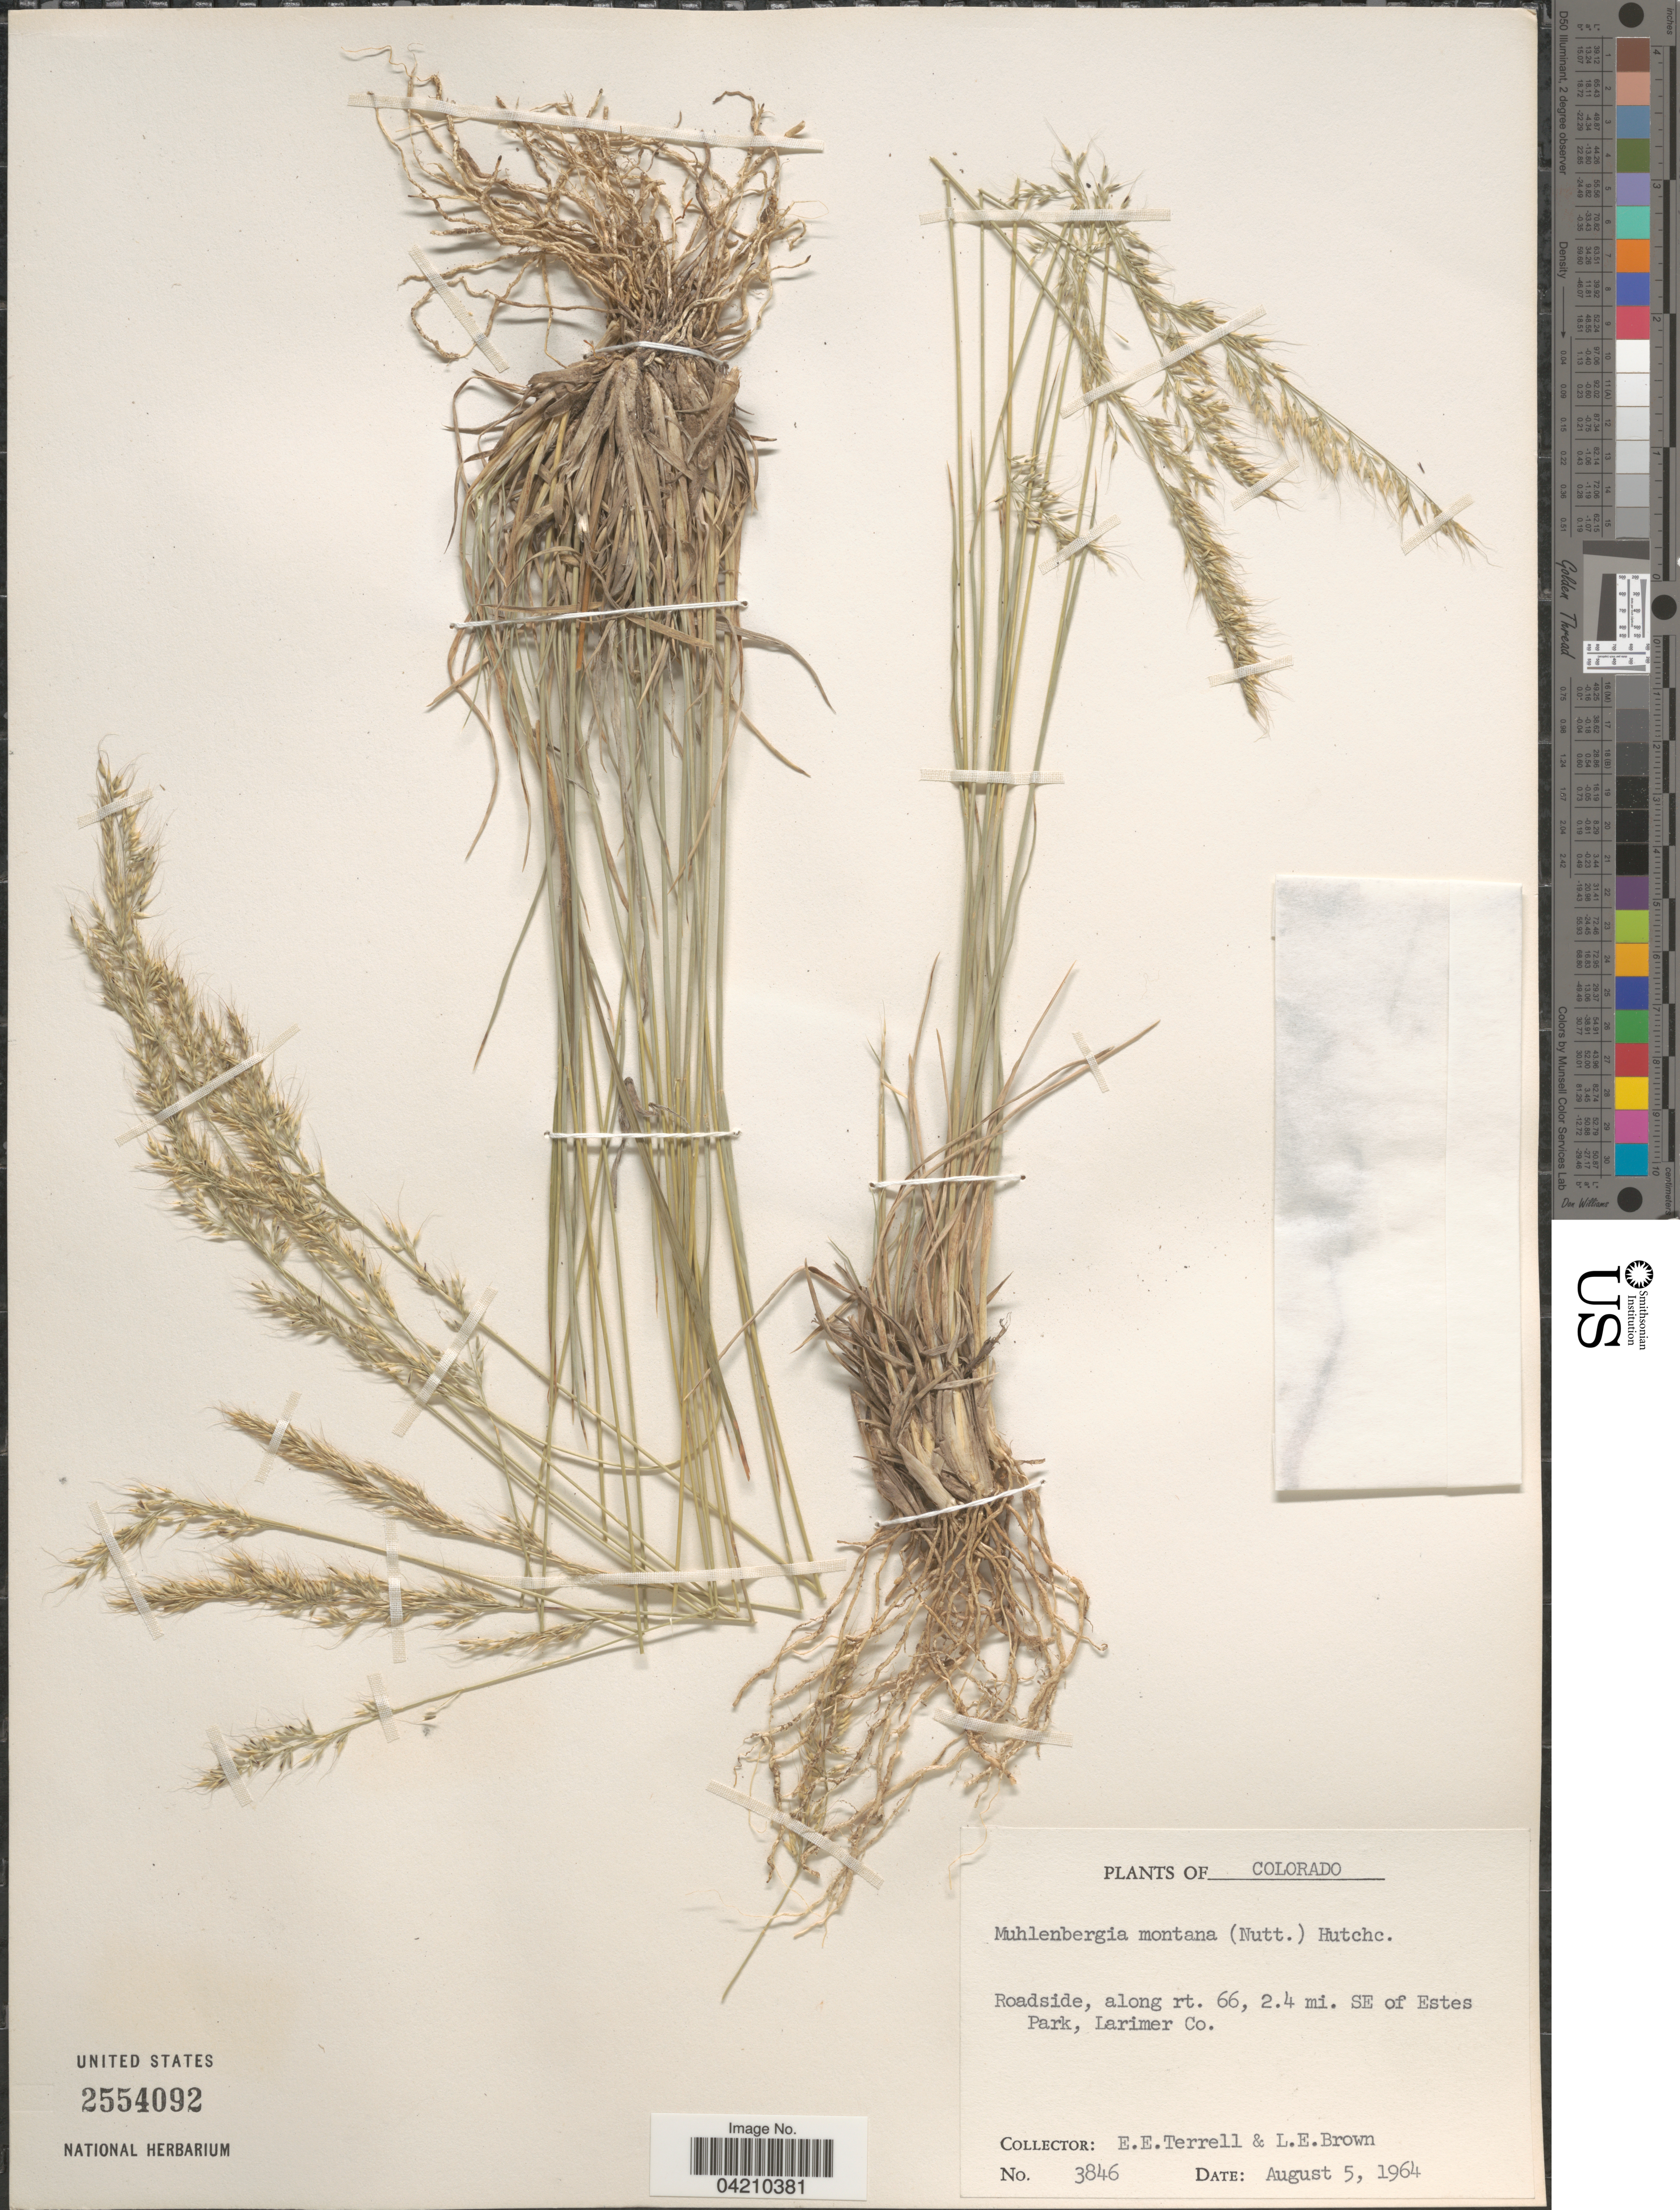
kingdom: Plantae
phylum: Tracheophyta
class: Liliopsida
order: Poales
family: Poaceae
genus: Muhlenbergia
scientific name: Muhlenbergia montana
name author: (Nutt.) Hitchc.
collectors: E. E. Terrell & L. E. Brown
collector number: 3846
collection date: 1964-08-05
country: United States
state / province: Colorado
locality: Roadside, along rt. 66, 2.4 mi. SE of Estes Park, Larimer Co.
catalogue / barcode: US 2554092